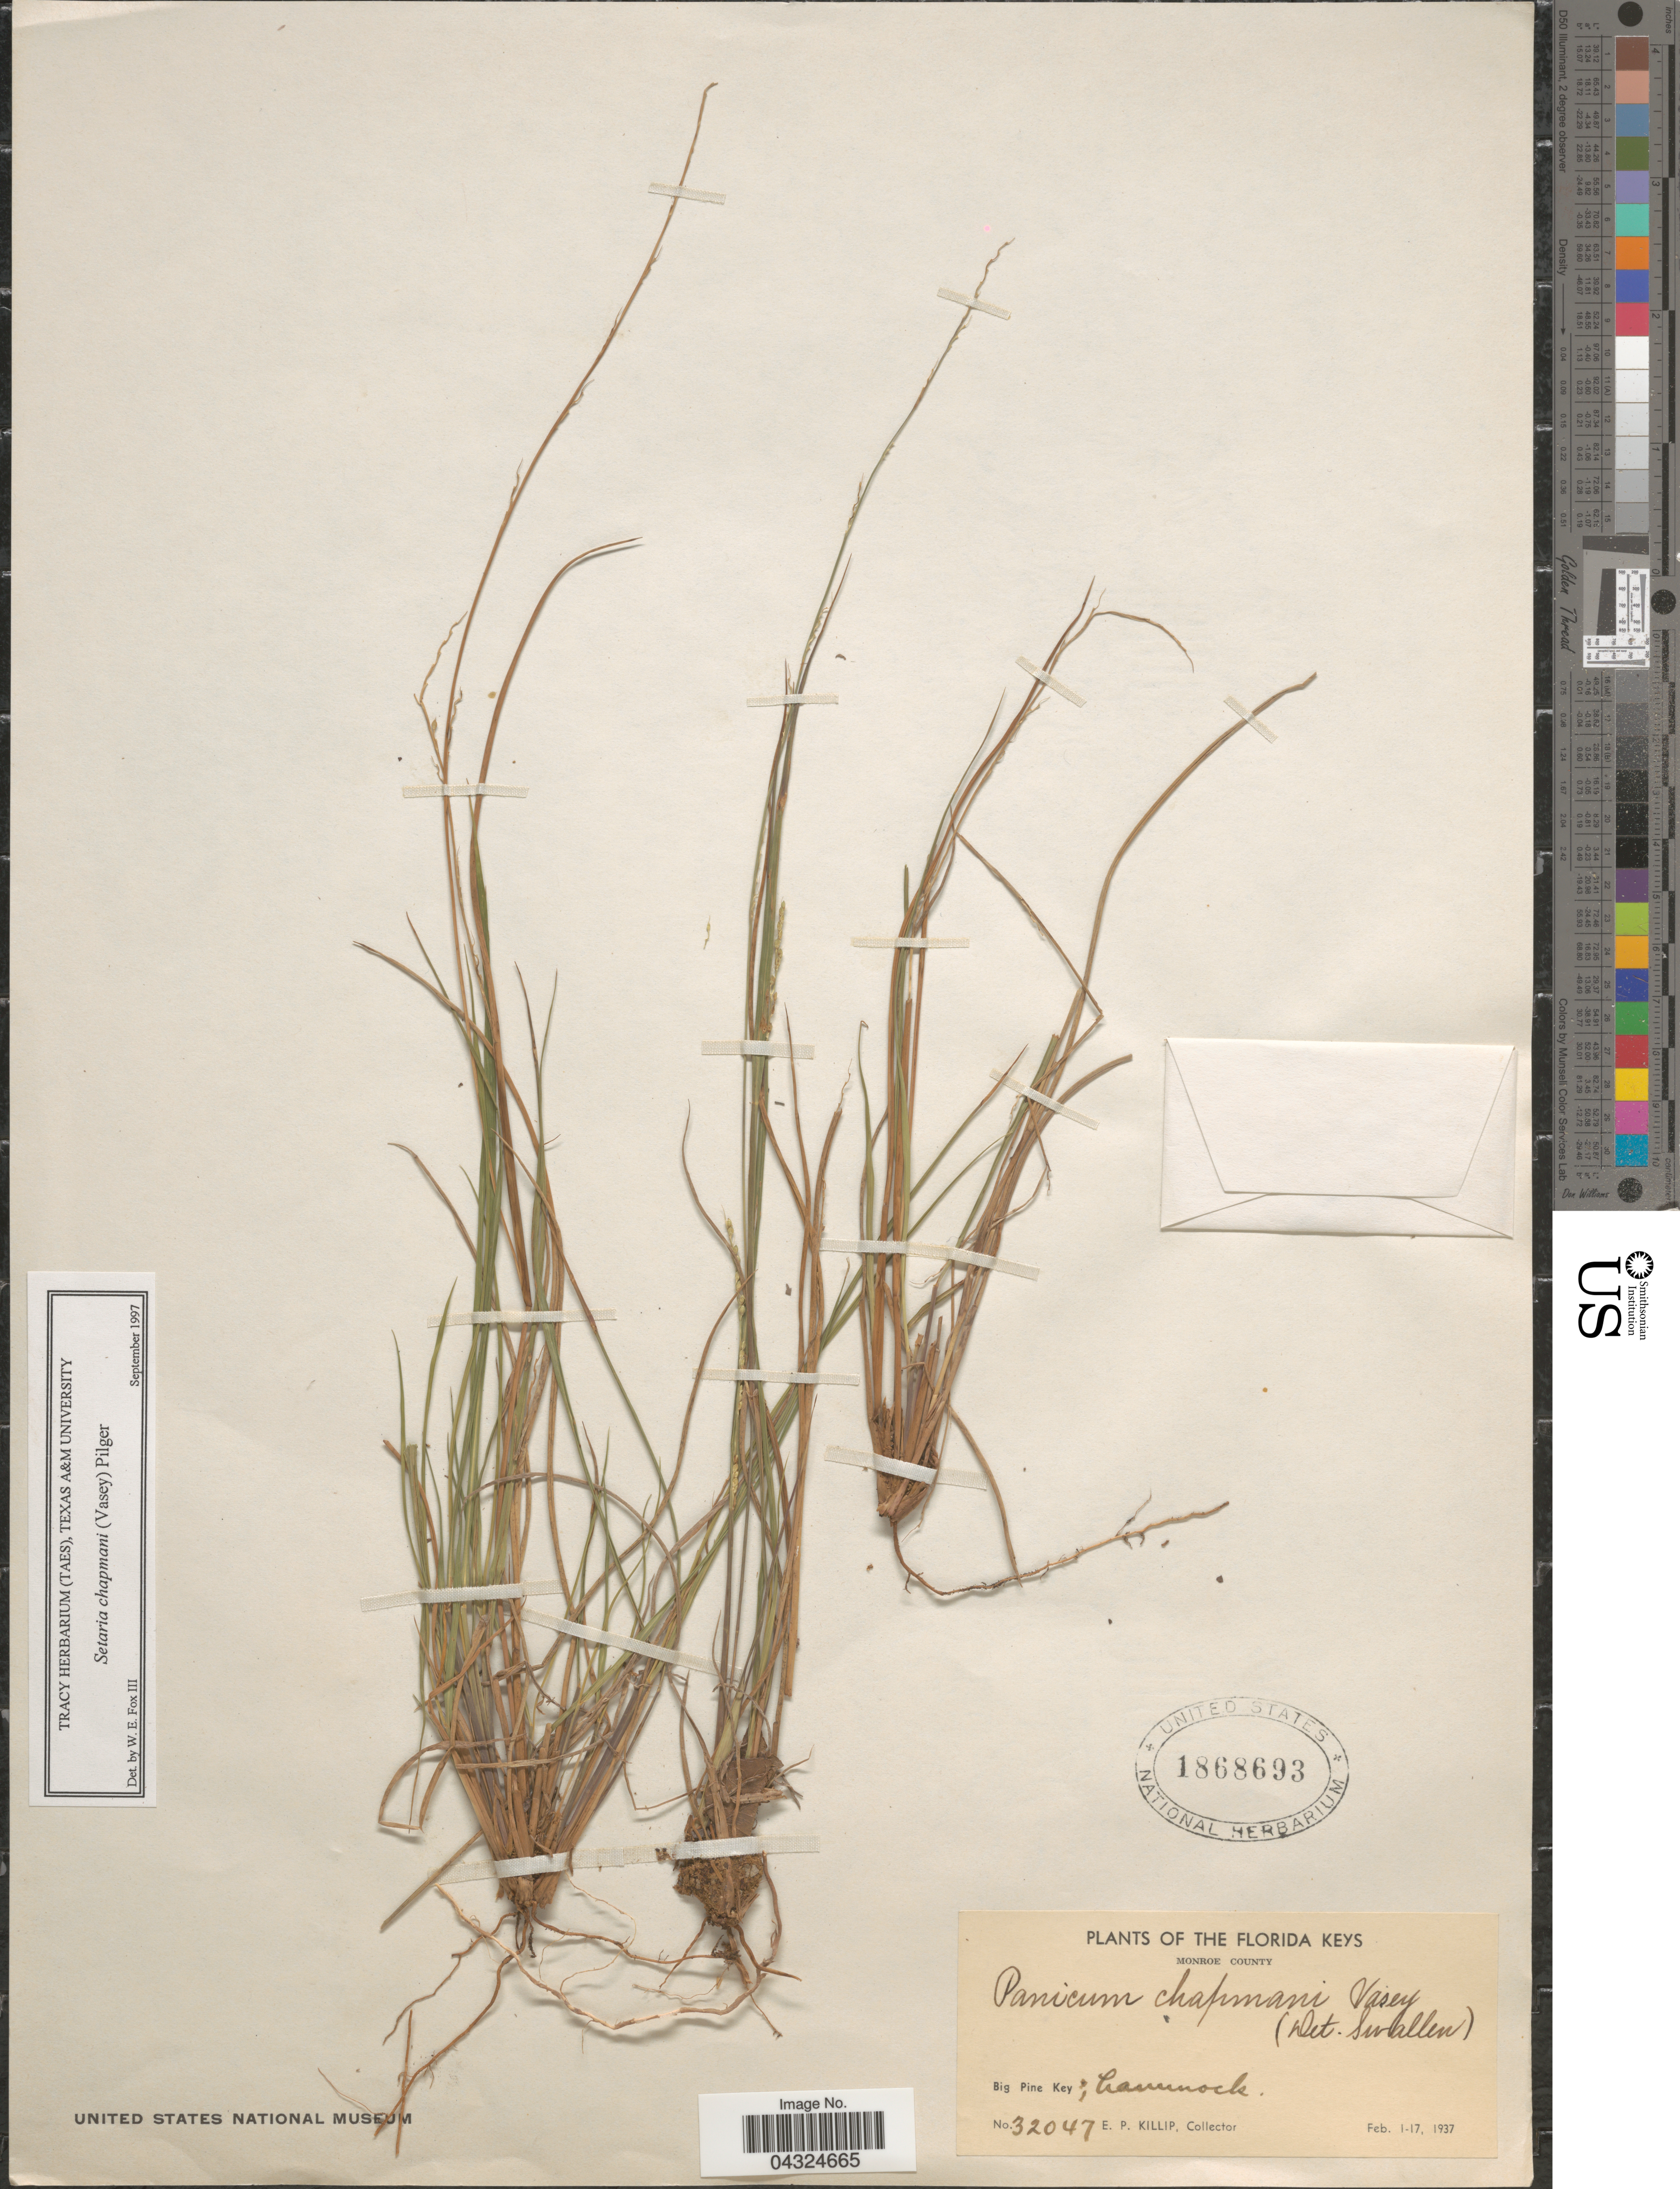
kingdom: Plantae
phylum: Tracheophyta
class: Liliopsida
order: Poales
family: Poaceae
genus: Setaria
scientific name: Setaria chapmanii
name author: (Vasey) Pilg.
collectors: E. P. Killip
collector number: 32047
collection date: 1937-02-01/1937-02-17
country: United States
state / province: Florida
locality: The Florida Keys. Monroe County. Big Pine Key.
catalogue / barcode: US 1868693